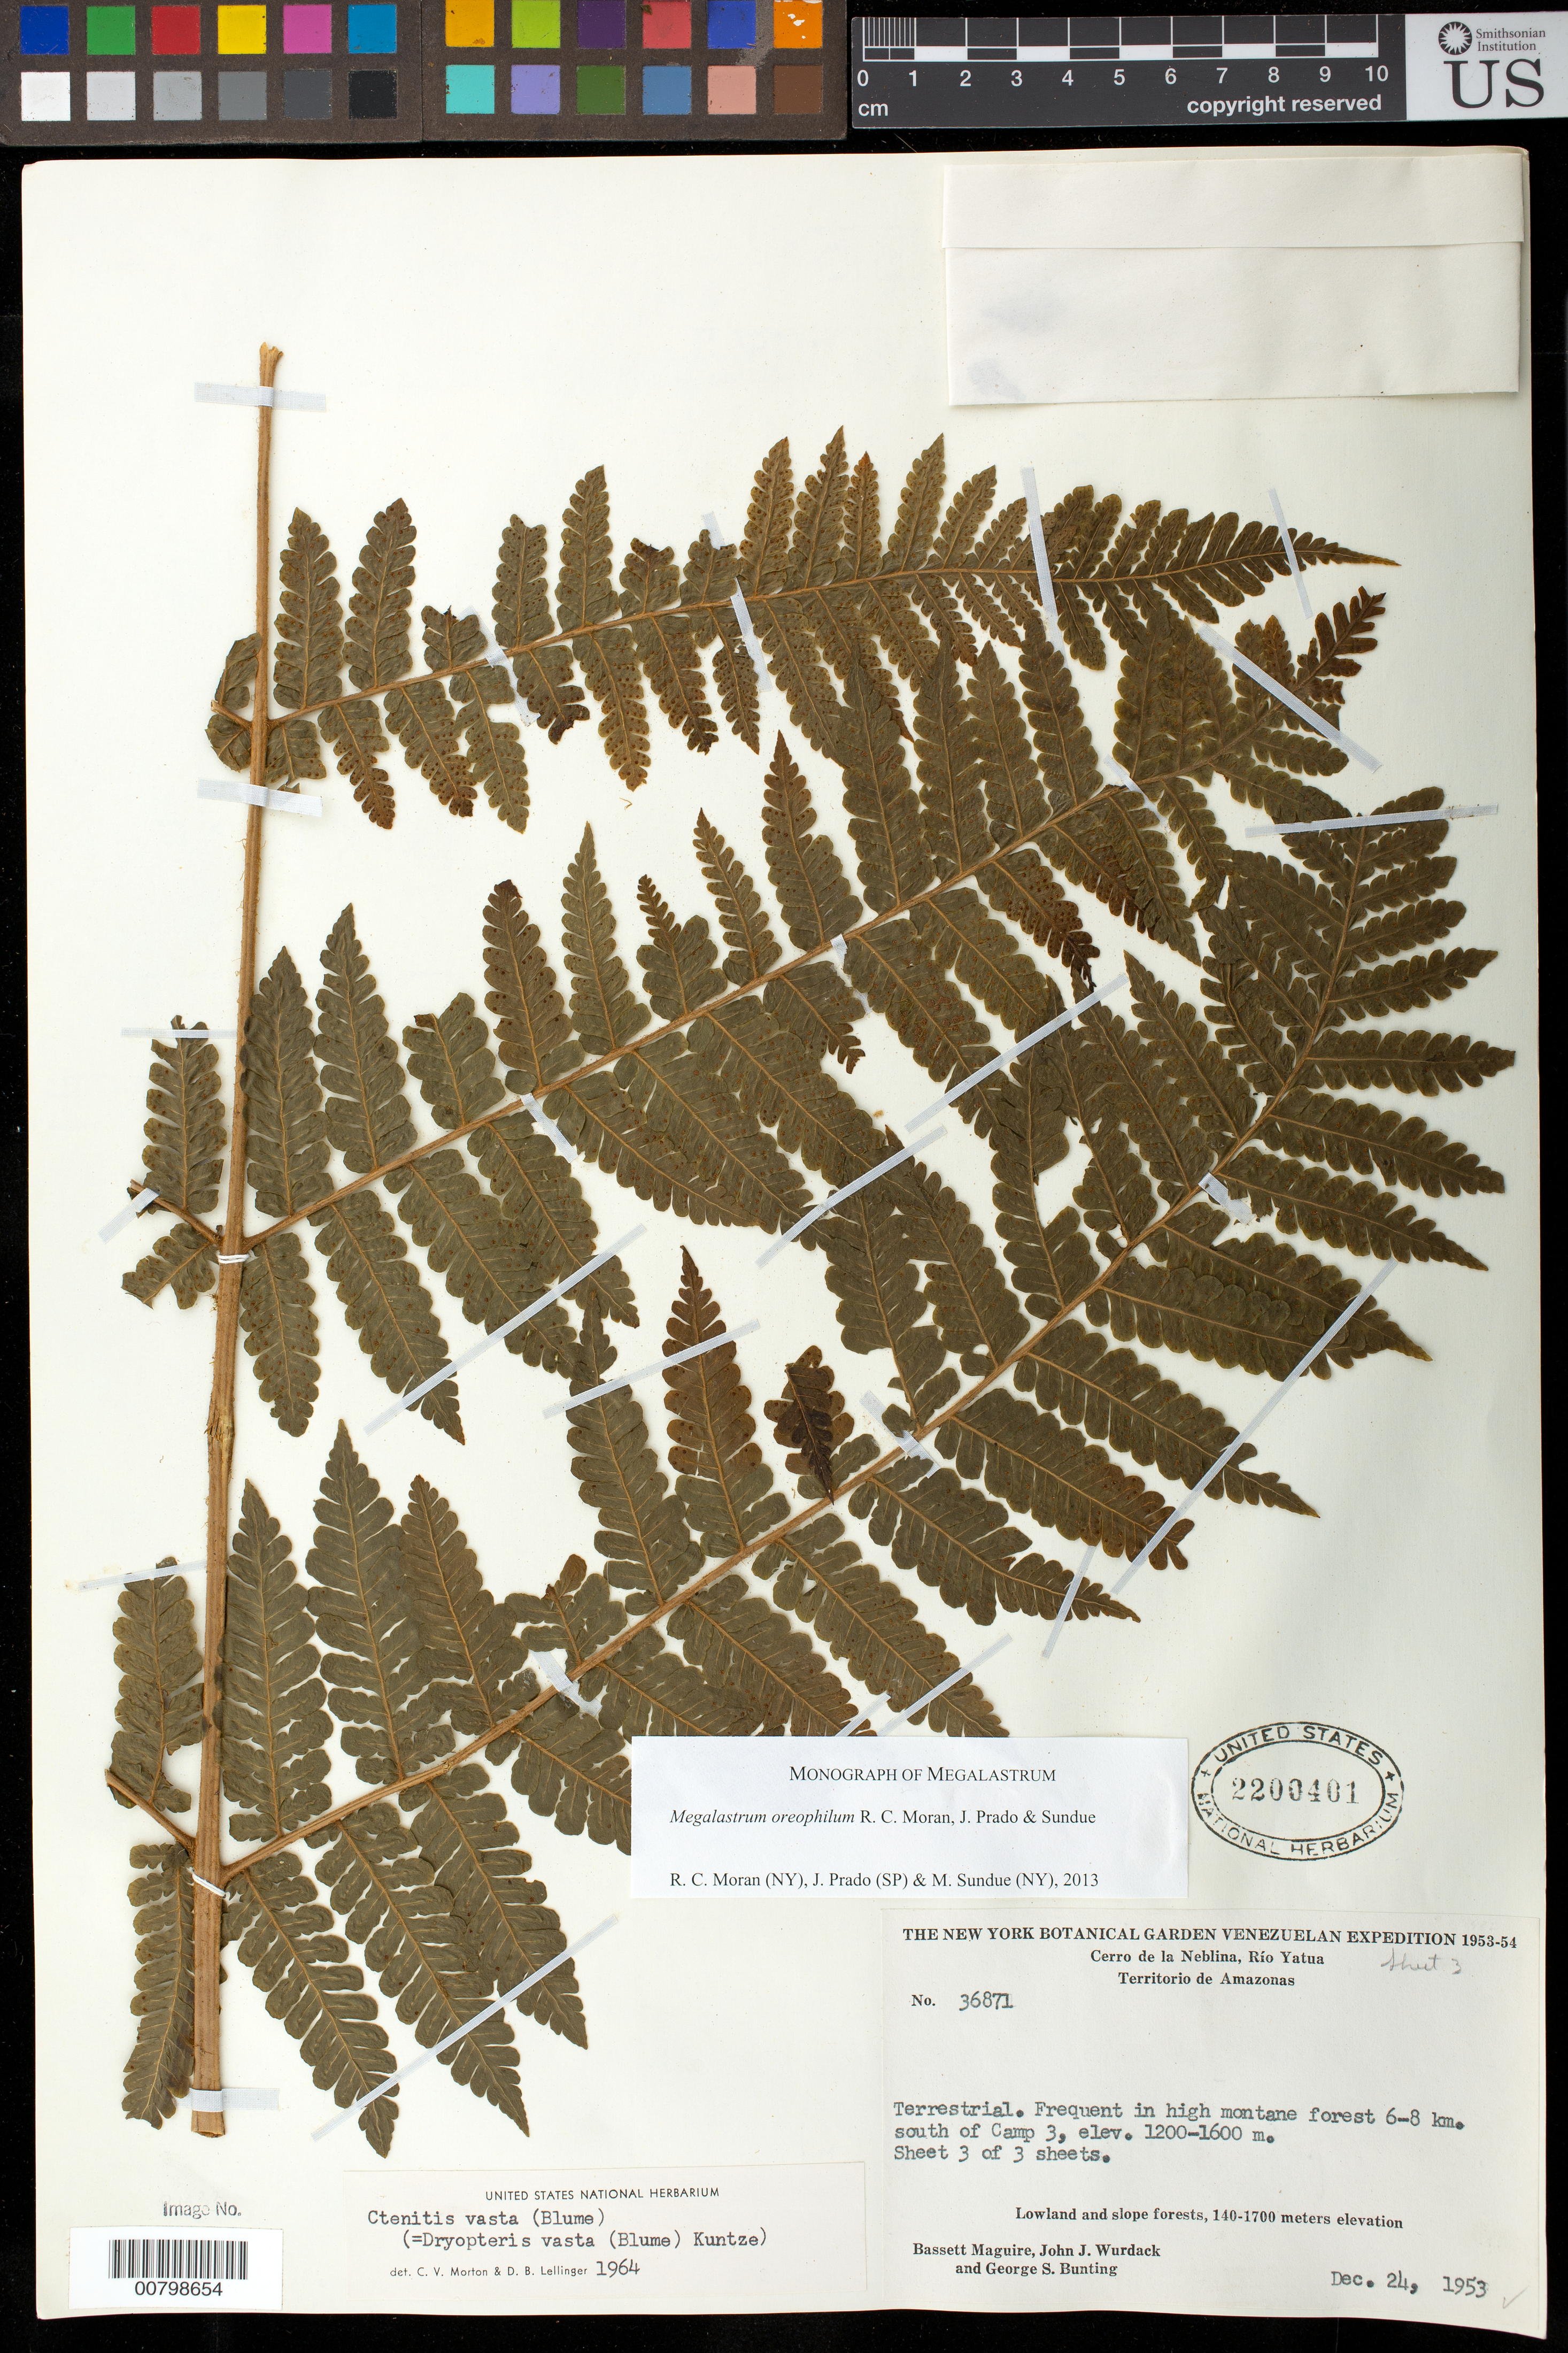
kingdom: Plantae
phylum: Tracheophyta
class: Polypodiopsida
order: Polypodiales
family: Dryopteridaceae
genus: Megalastrum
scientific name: Megalastrum oreophilum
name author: R.C. Moran et al.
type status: Isotype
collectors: B. Maguire, J. J. Wurdack & G. S. Bunting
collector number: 36871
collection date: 1953-12-24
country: Venezuela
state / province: Amazonas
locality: Cerro de la Neblina, Río Yatua. 6-8 km S of Camp 3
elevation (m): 1200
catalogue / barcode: US 2200401